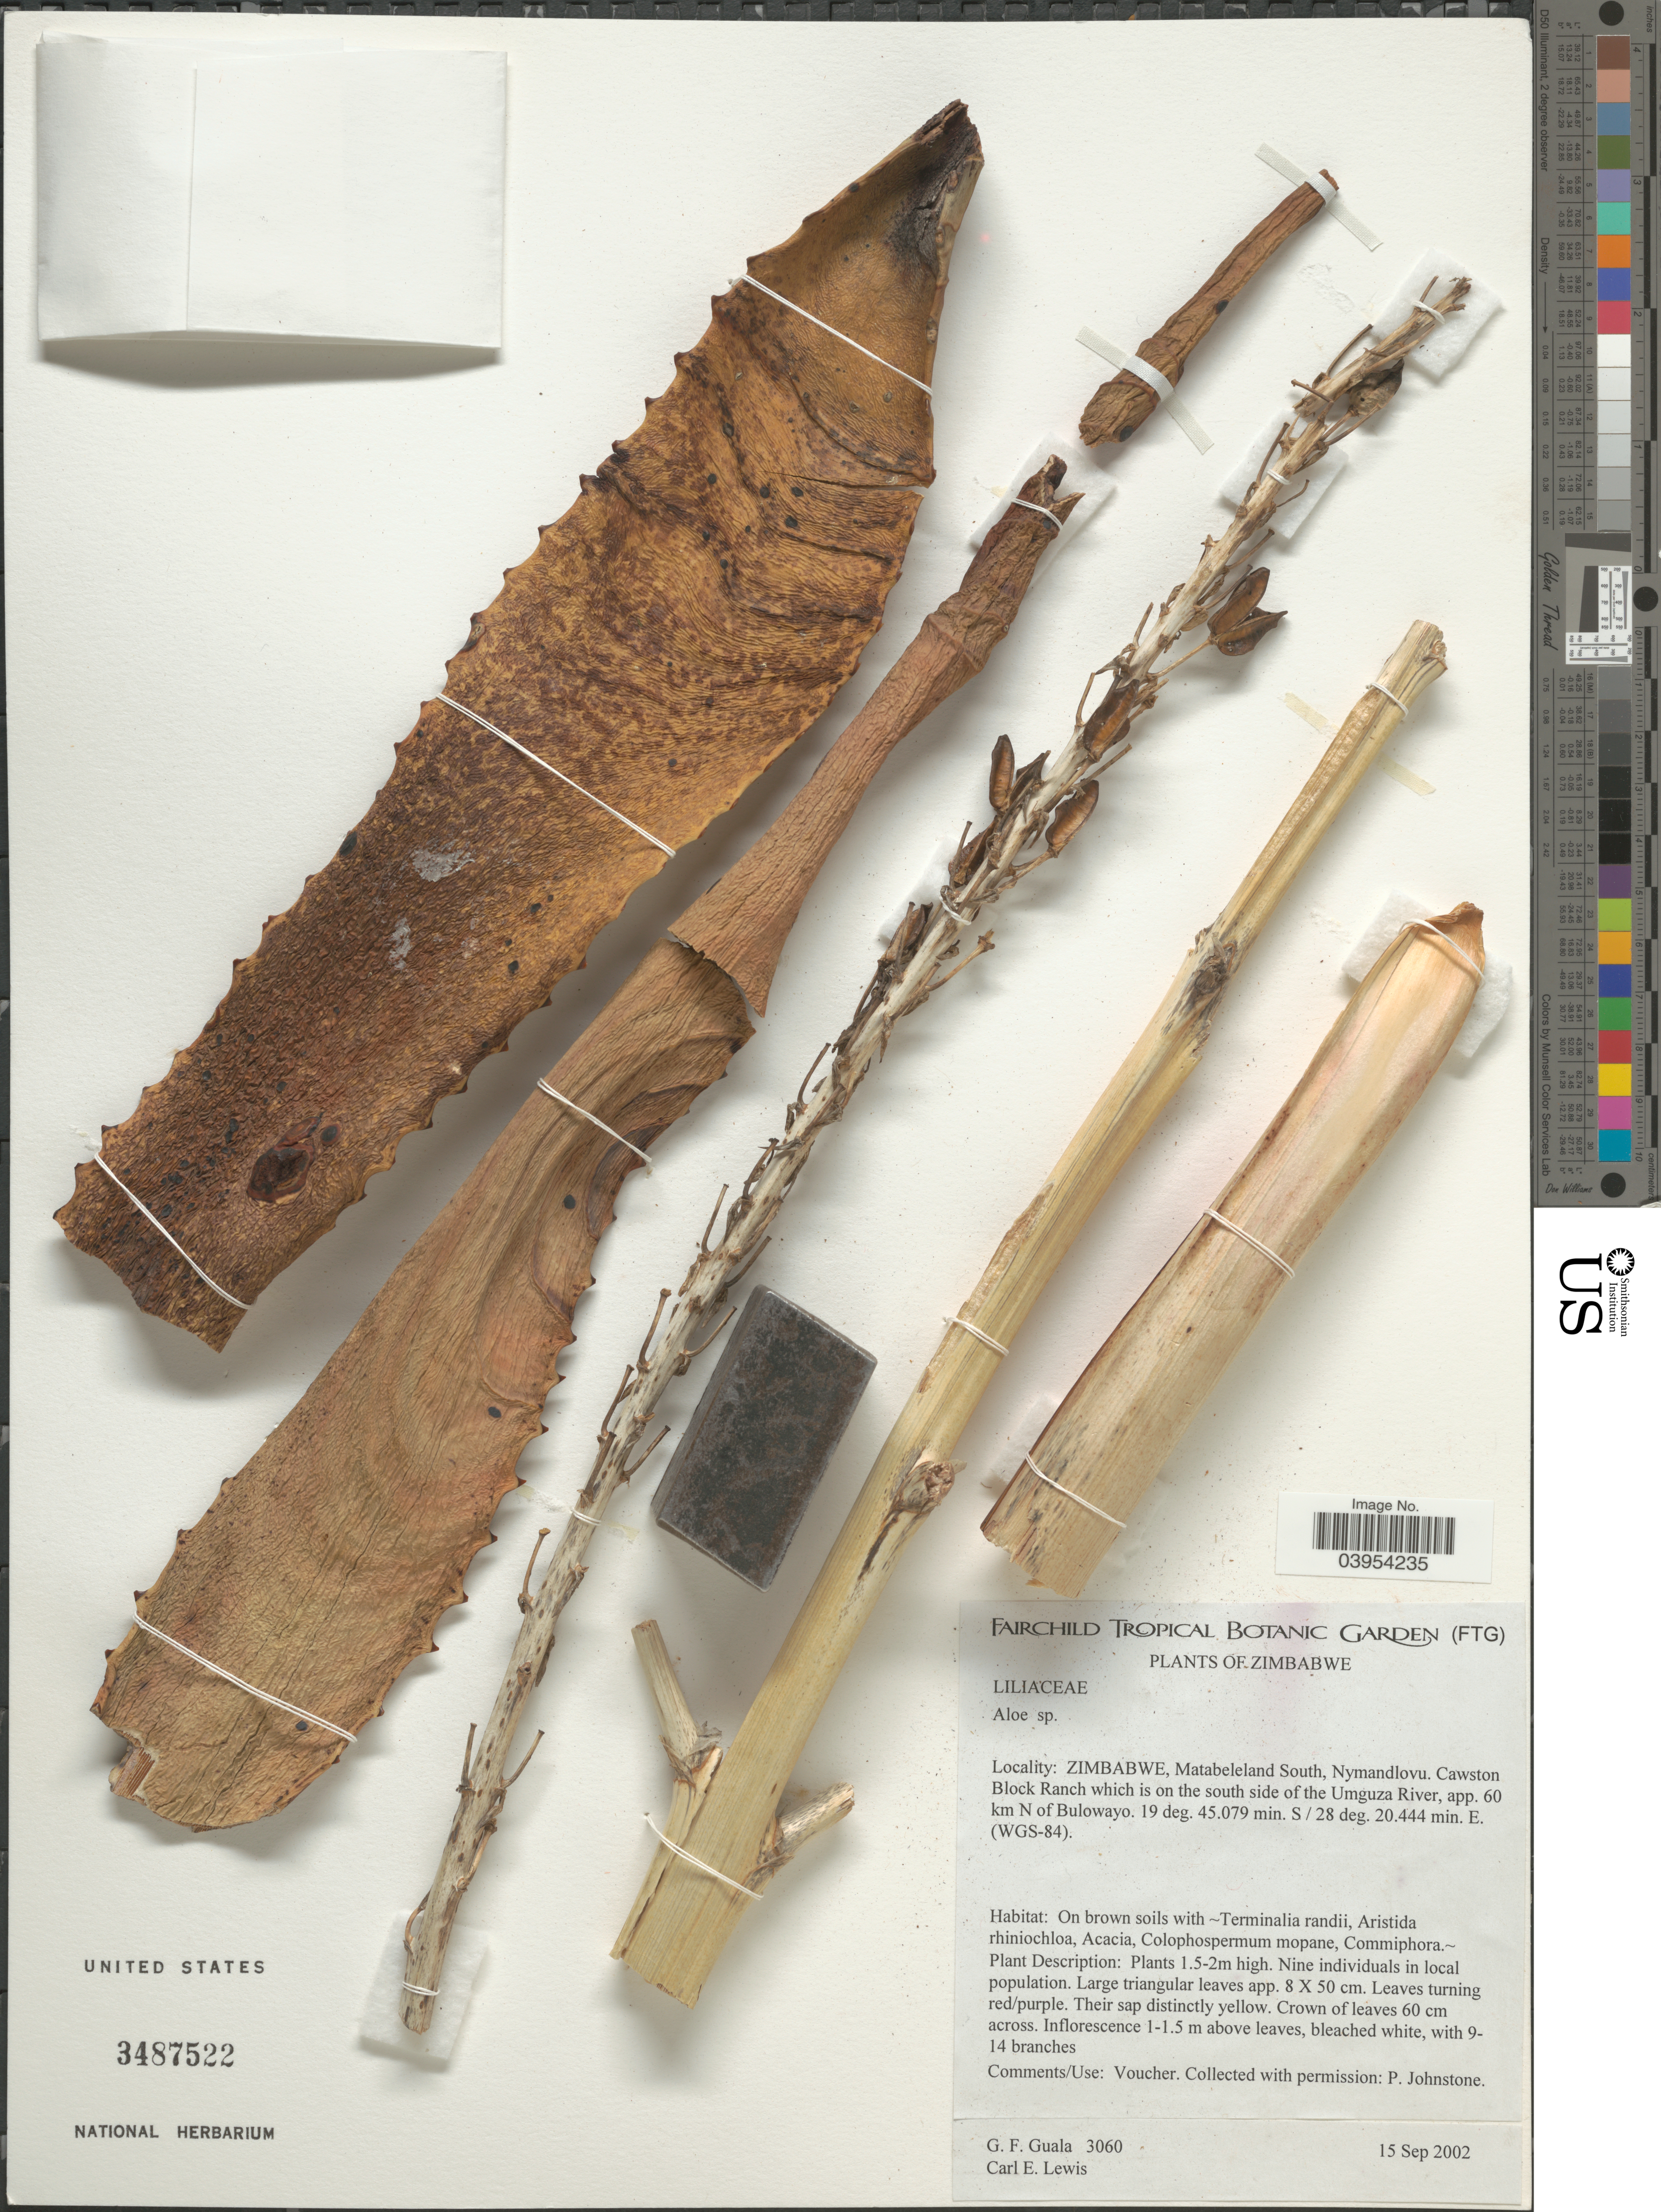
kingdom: Plantae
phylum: Tracheophyta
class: Liliopsida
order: Asparagales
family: Asphodelaceae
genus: Aloe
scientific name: Aloe sp.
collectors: G. Guala & C. Lewis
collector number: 3060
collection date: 2002-09-15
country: Zimbabwe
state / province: Matabeleland South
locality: Nymandlovu. Cawston Block Ranch which is on the south side of the Umguza River, app. 60 km N of Bulowayo. (WGS-84).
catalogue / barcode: US 3487522